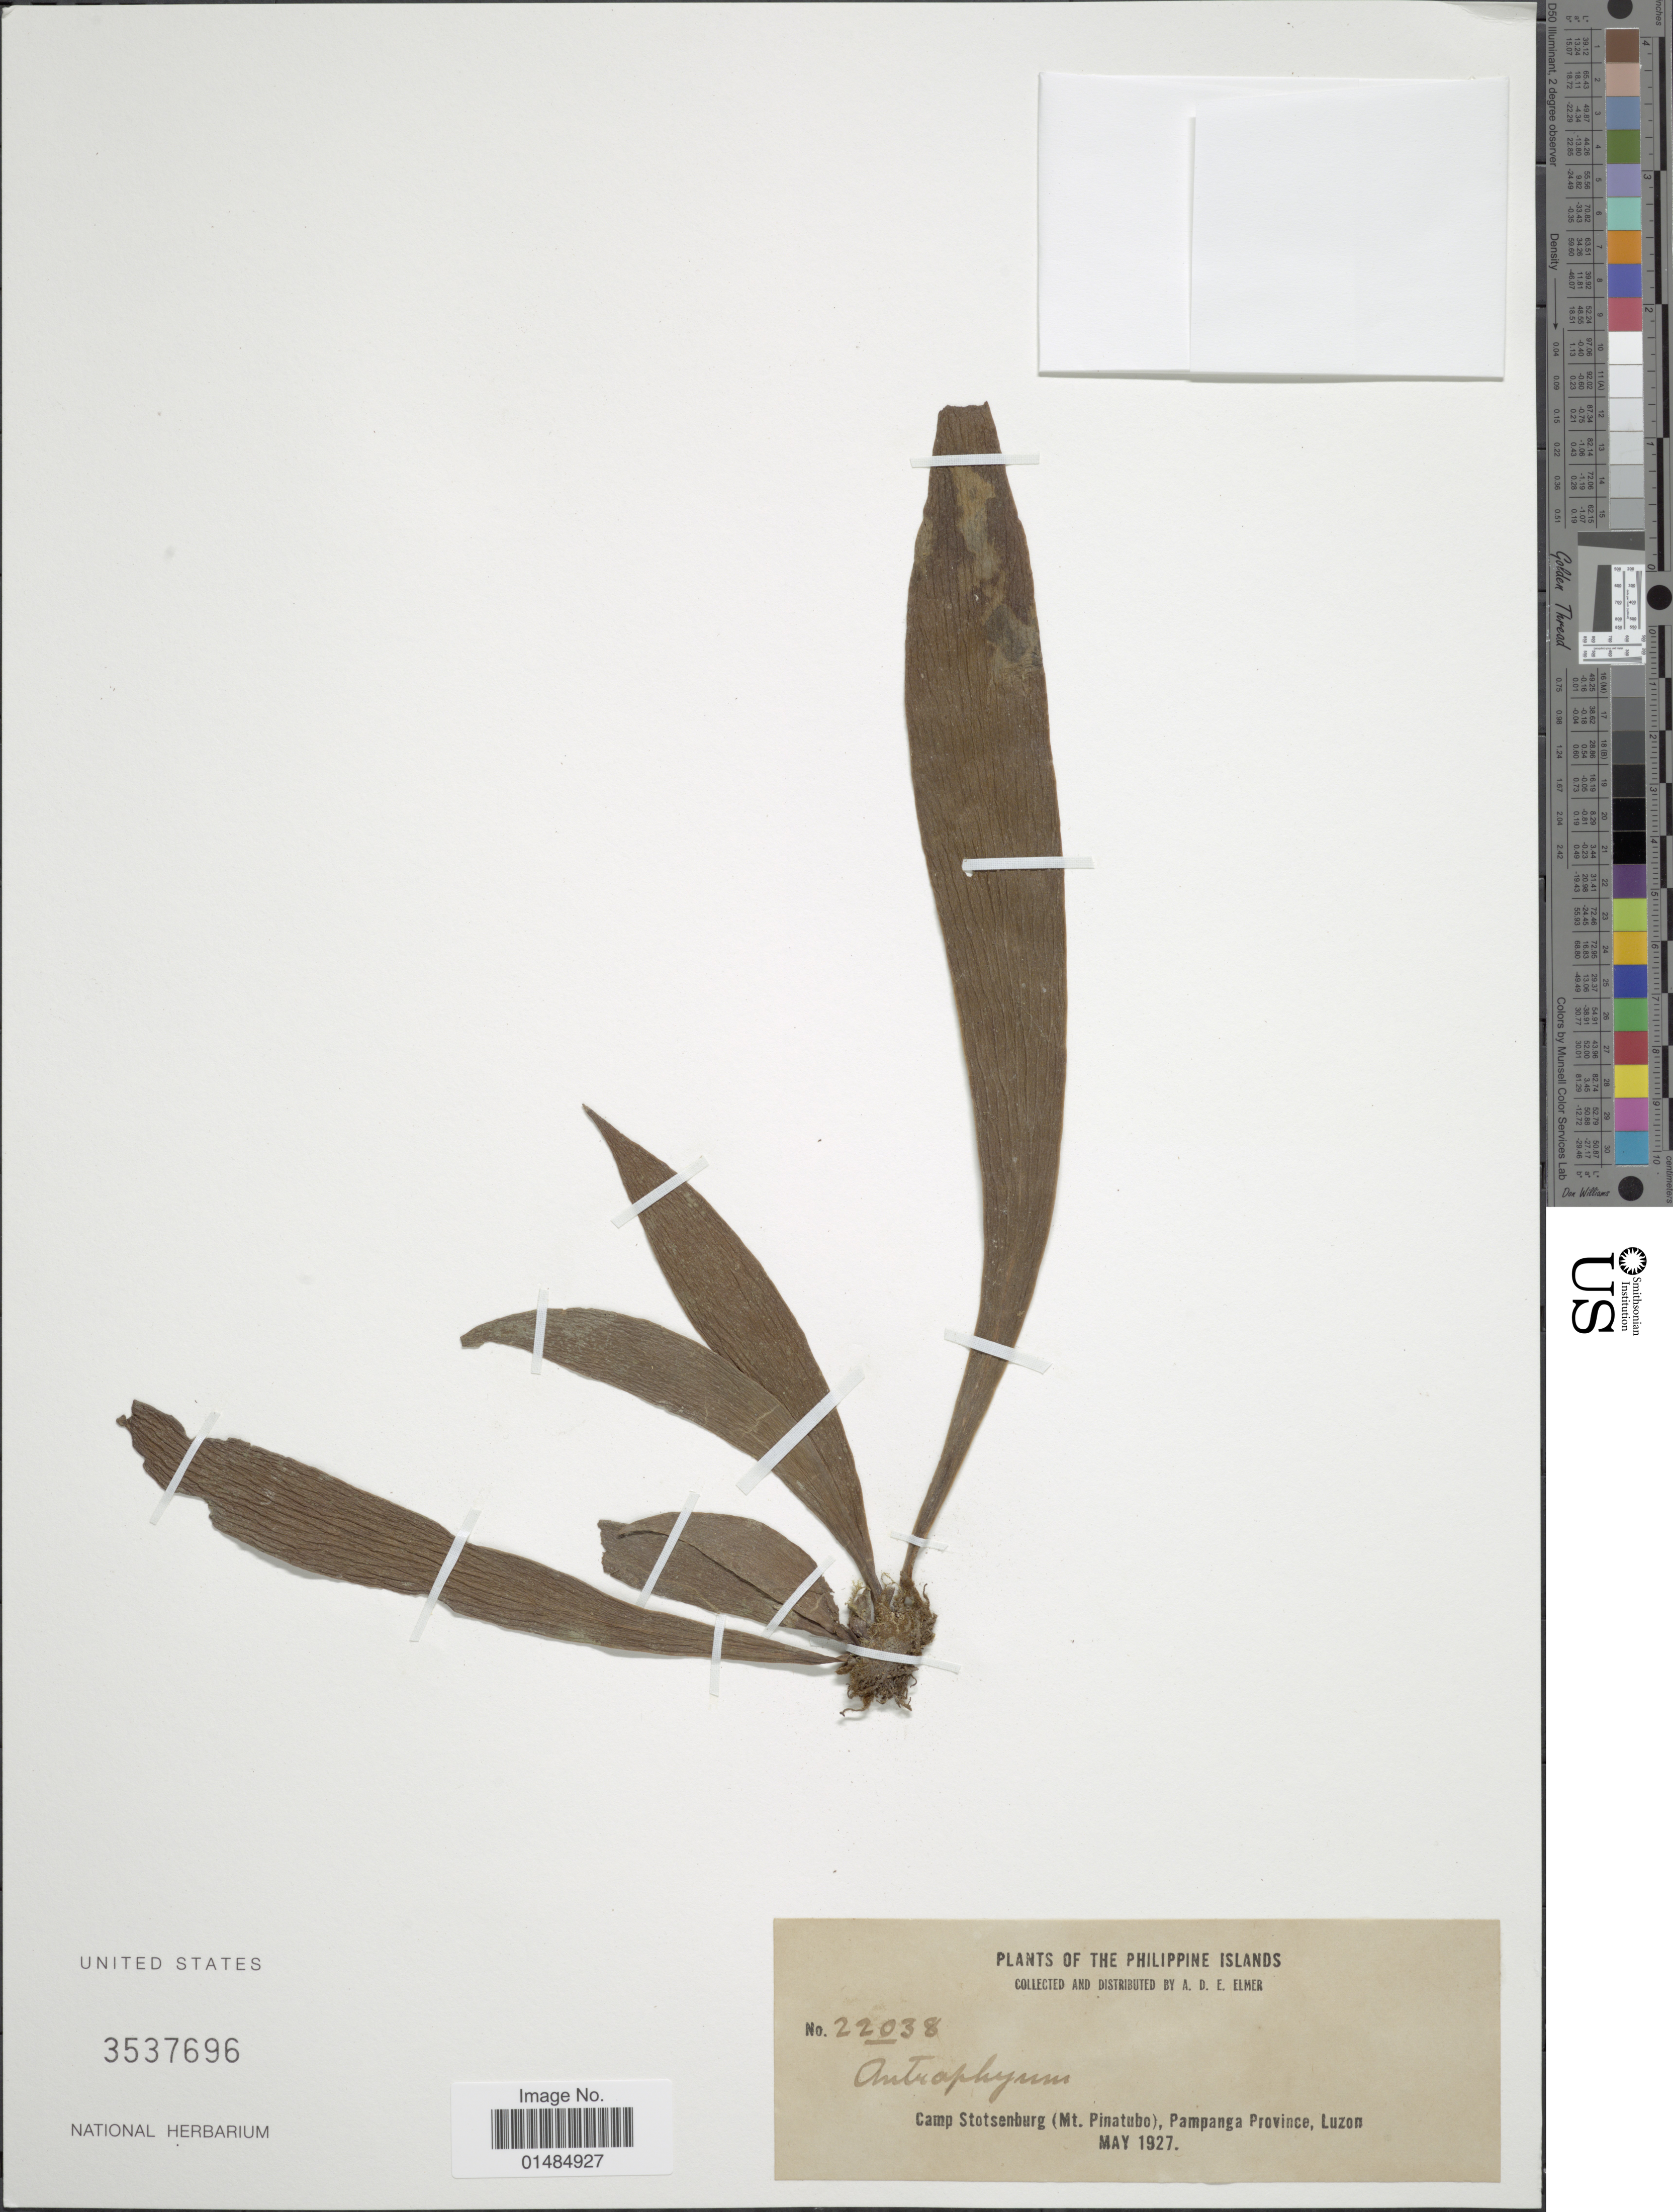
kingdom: Plantae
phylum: Tracheophyta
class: Polypodiopsida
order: Polypodiales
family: Pteridaceae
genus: Antrophyum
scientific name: Antrophyum sp.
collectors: A. D. E. Elmer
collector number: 22038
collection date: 1927-05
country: Philippines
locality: Philippines Islands, Camp Stotsenburg (Mt. Pinatubo), Pampanga Province, Luzon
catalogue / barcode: US 3537696